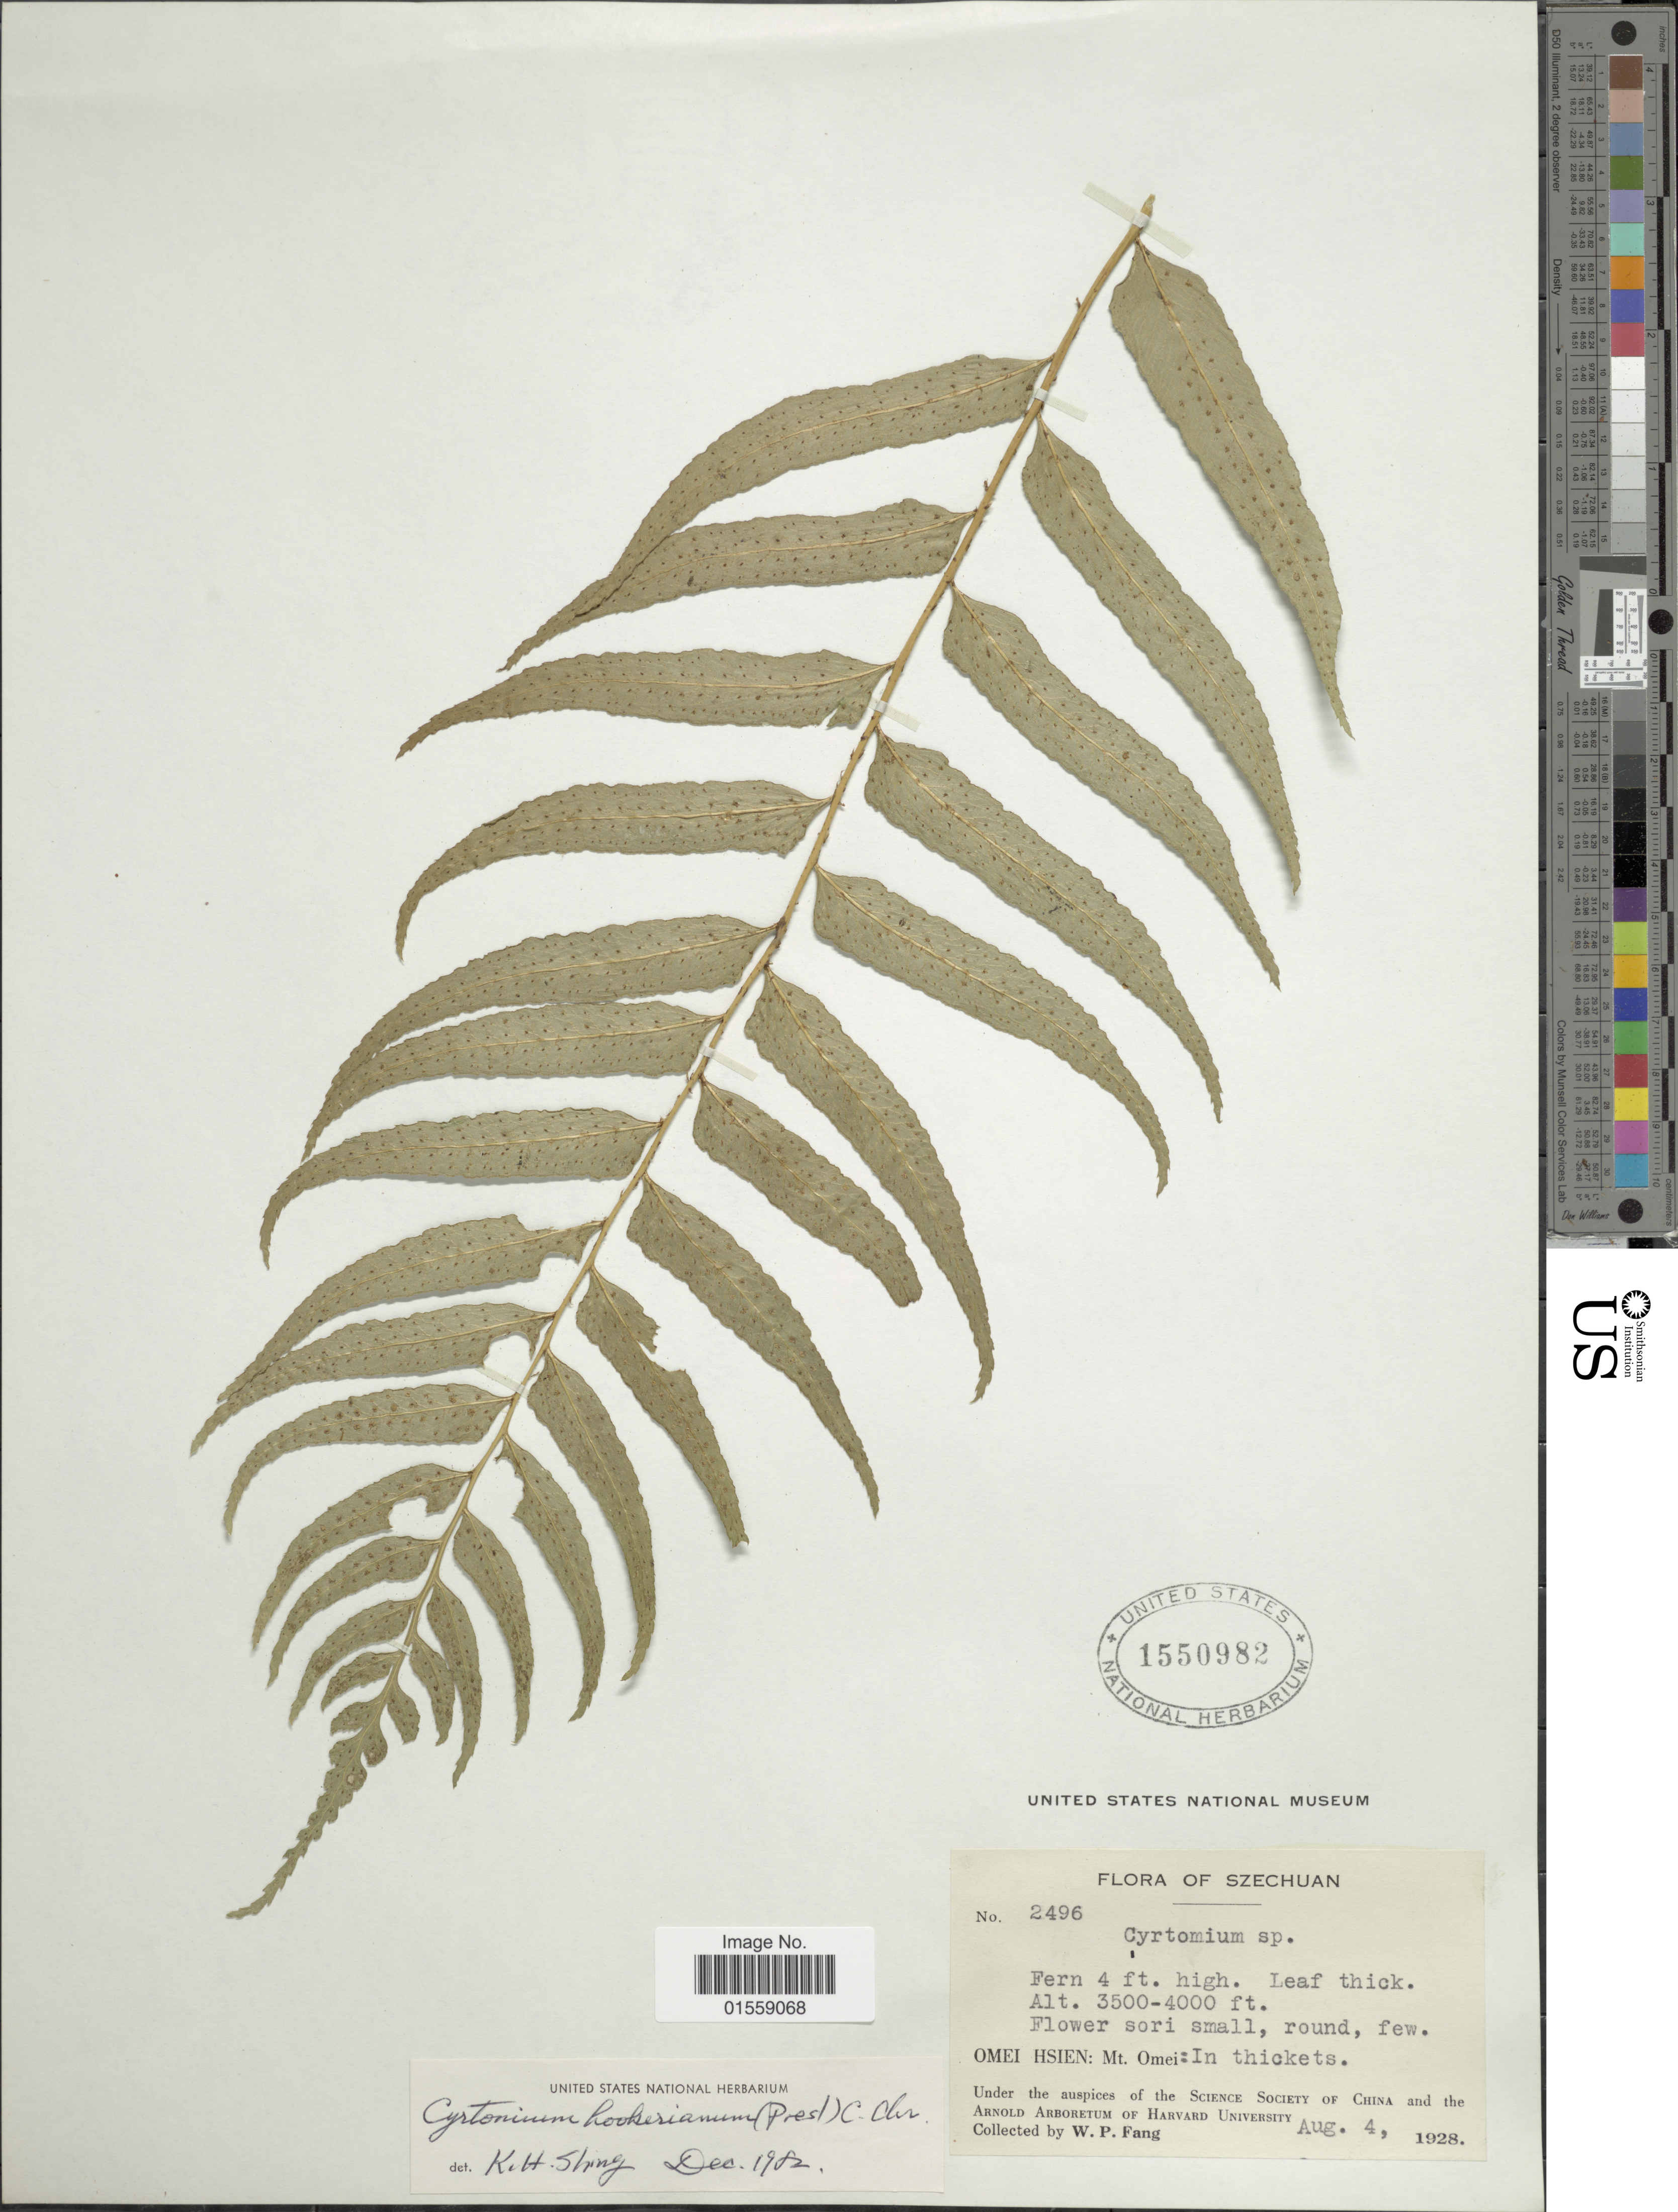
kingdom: Plantae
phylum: Tracheophyta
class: Polypodiopsida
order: Polypodiales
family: Dryopteridaceae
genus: Polystichum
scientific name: Polystichum hookerianum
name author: (C. Presl) C. Chr.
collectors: W. P. Fang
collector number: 2496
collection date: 1928-08-04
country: China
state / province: Sichuan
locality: Szechuan, Ome Hsien: Mt. Omei: in thickets.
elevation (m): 1067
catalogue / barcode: US 1550982